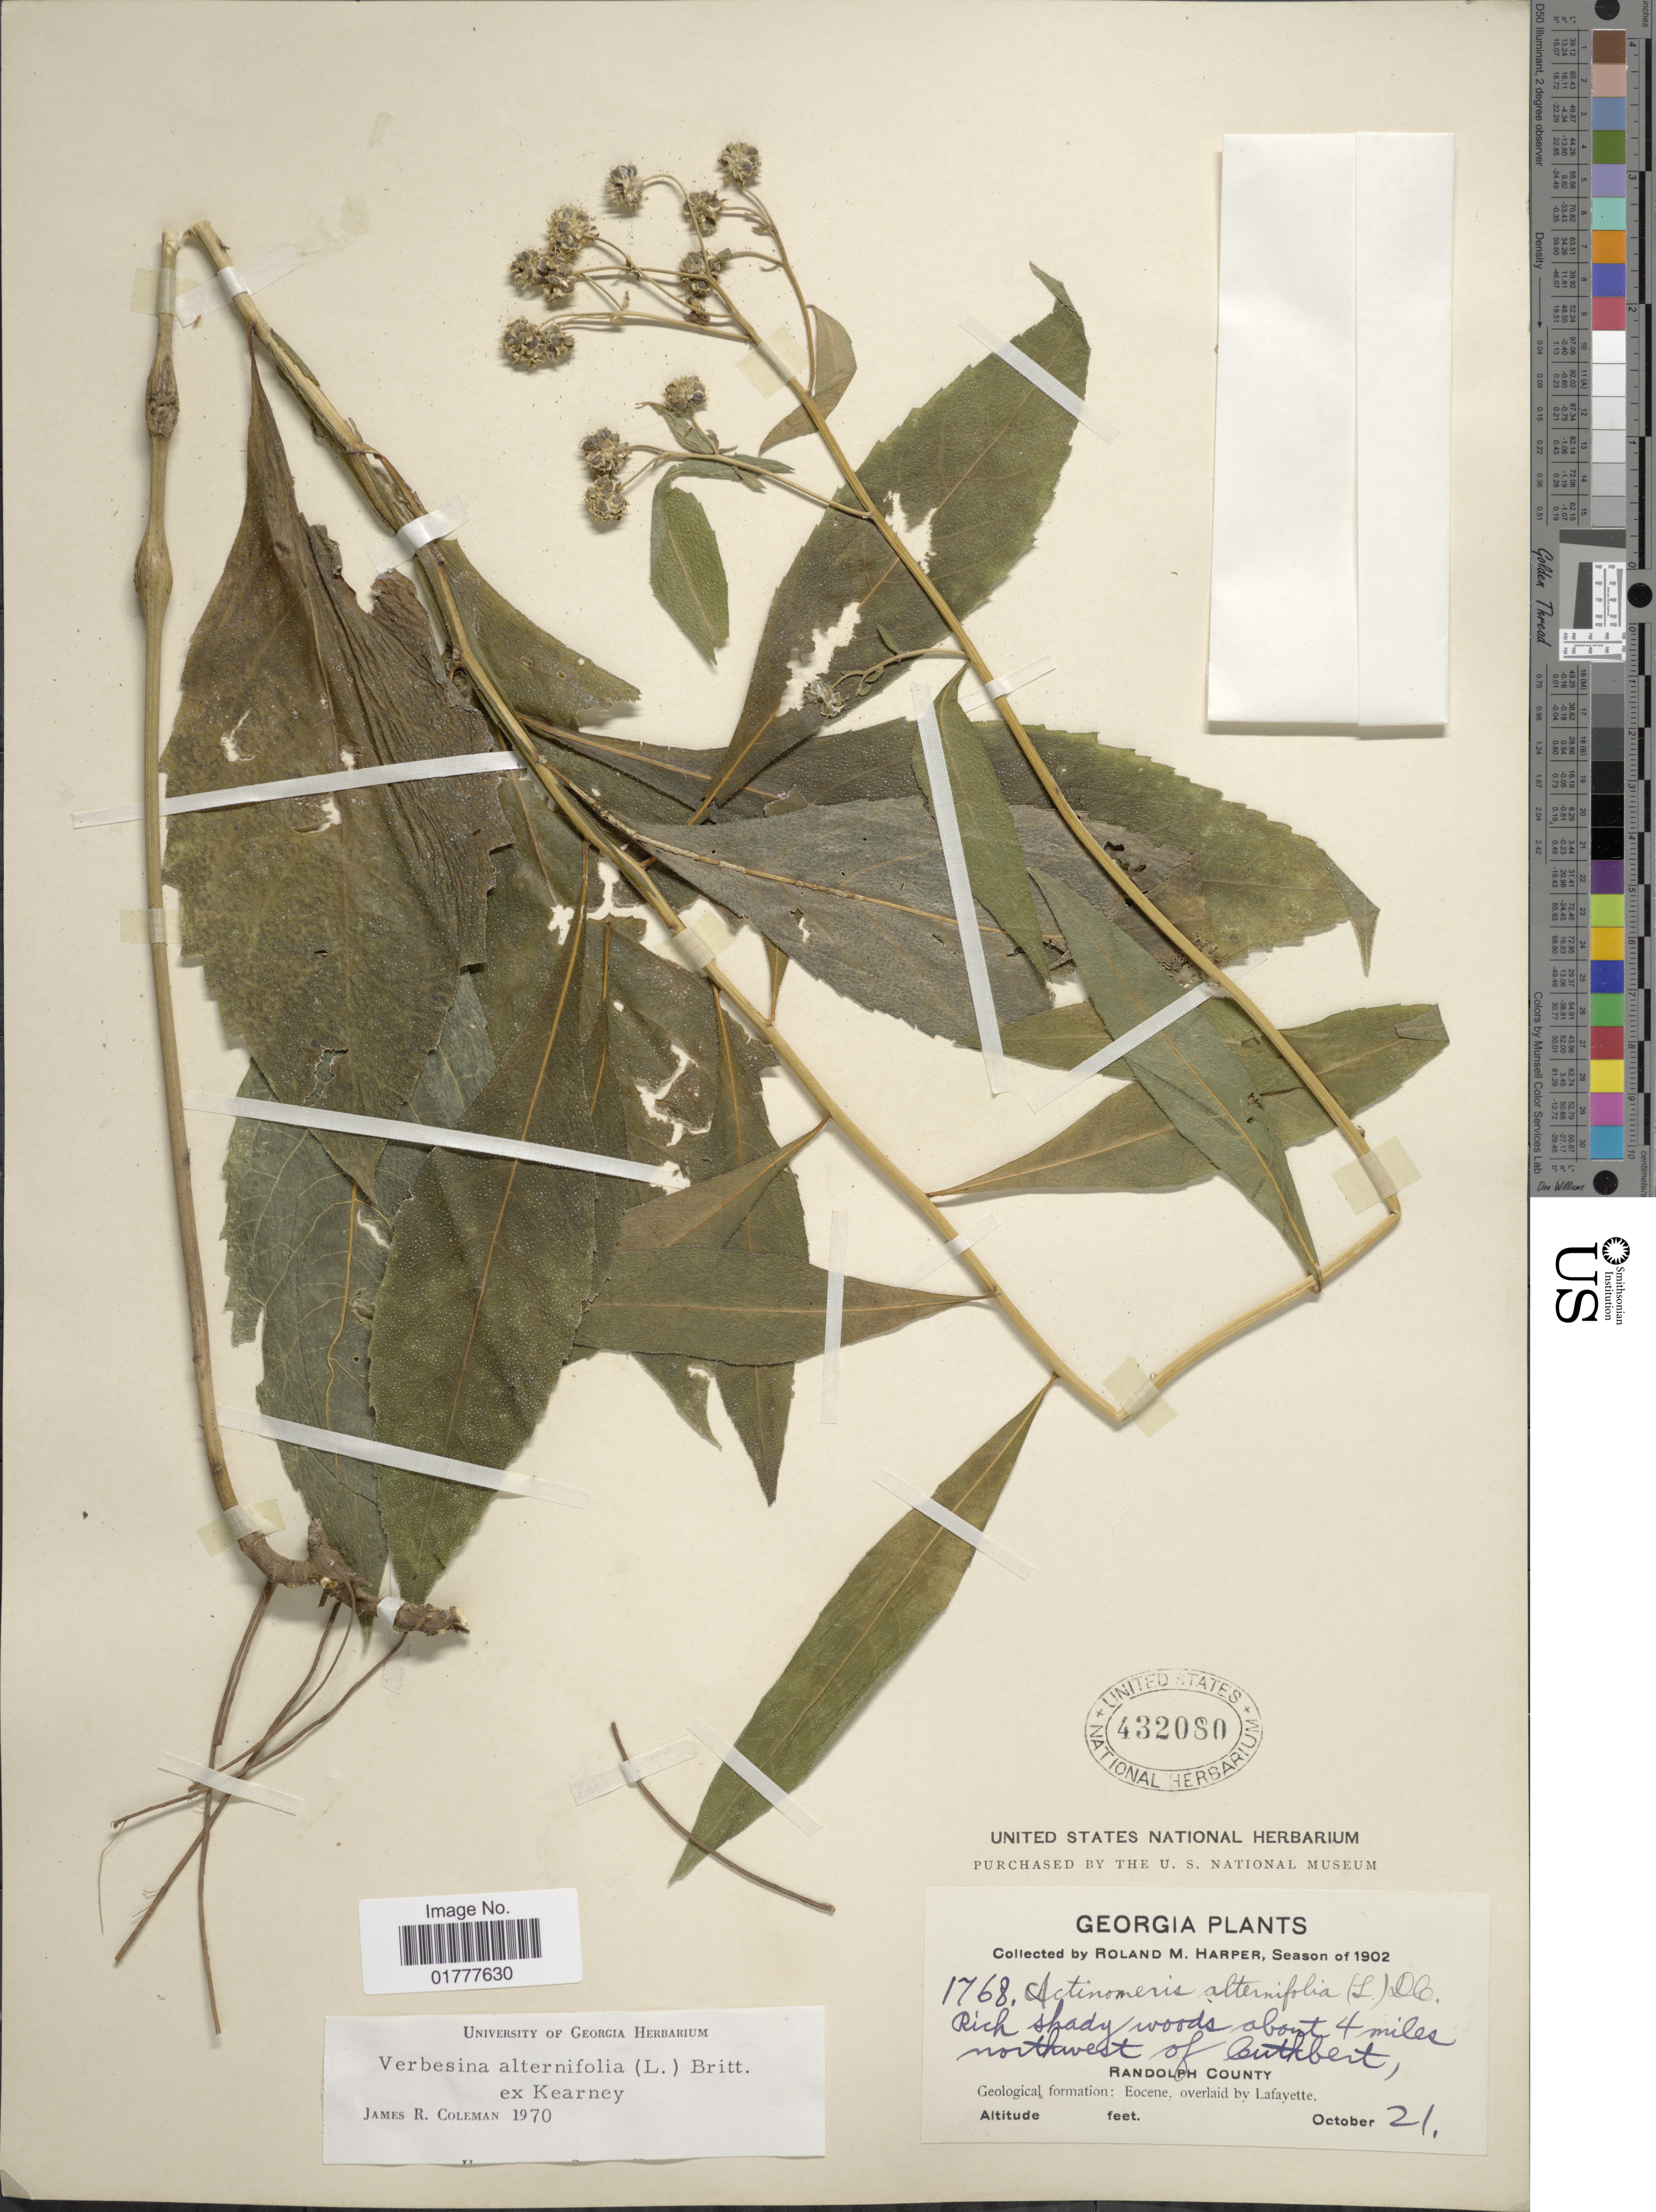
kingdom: Plantae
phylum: Tracheophyta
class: Magnoliopsida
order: Asterales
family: Asteraceae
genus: Actinomeris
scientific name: Actinomeris alternifolia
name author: (L.) DC.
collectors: R. M. Harper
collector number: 1768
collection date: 1902-10-21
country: Canada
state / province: Ontario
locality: Georgia, Randolph County, About 4 miles northwest of Cuthbert.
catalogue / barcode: US 432080